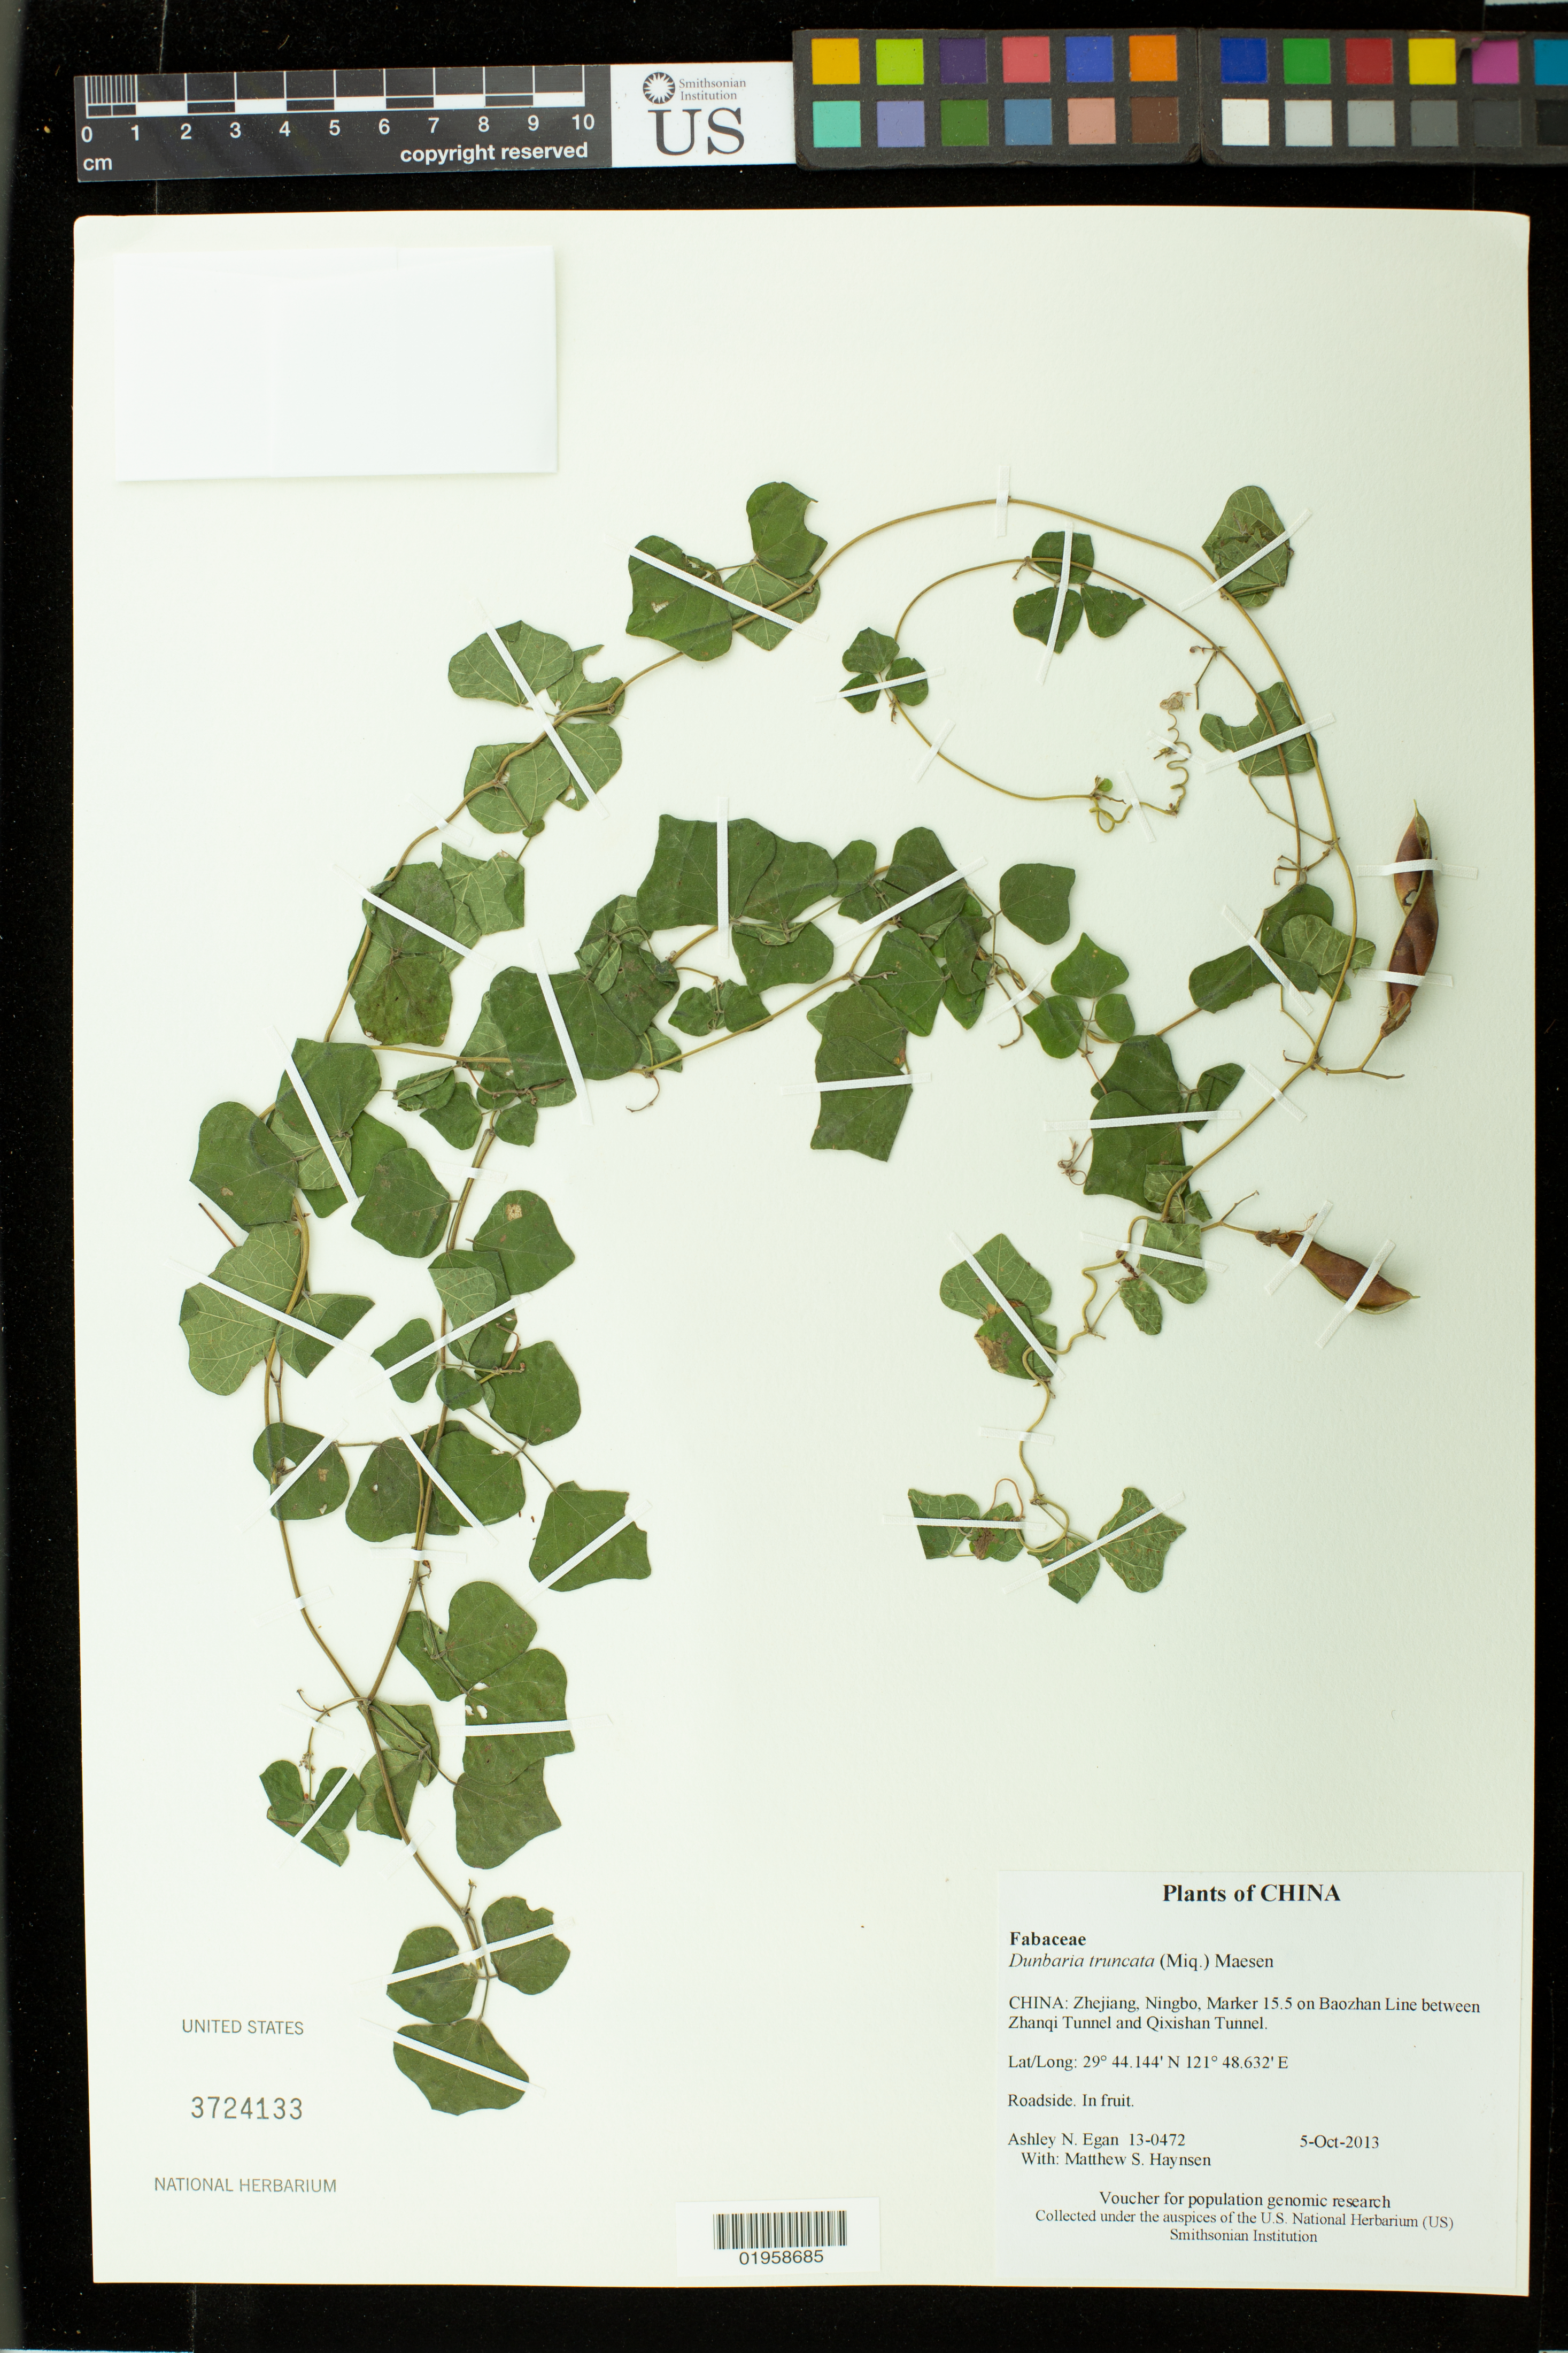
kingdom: Plantae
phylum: Tracheophyta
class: Magnoliopsida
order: Fabales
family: Fabaceae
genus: Dunbaria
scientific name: Dunbaria truncata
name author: (Miq.) Maesen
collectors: A. N. Egan & M. Hansen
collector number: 13-0472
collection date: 2013-10-05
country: China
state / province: Zhejiang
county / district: Ningbo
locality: Marker 15.5 on Baozhan Line between Zhanqi Tunnel and Qixishan Tunnel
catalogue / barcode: US 3724133